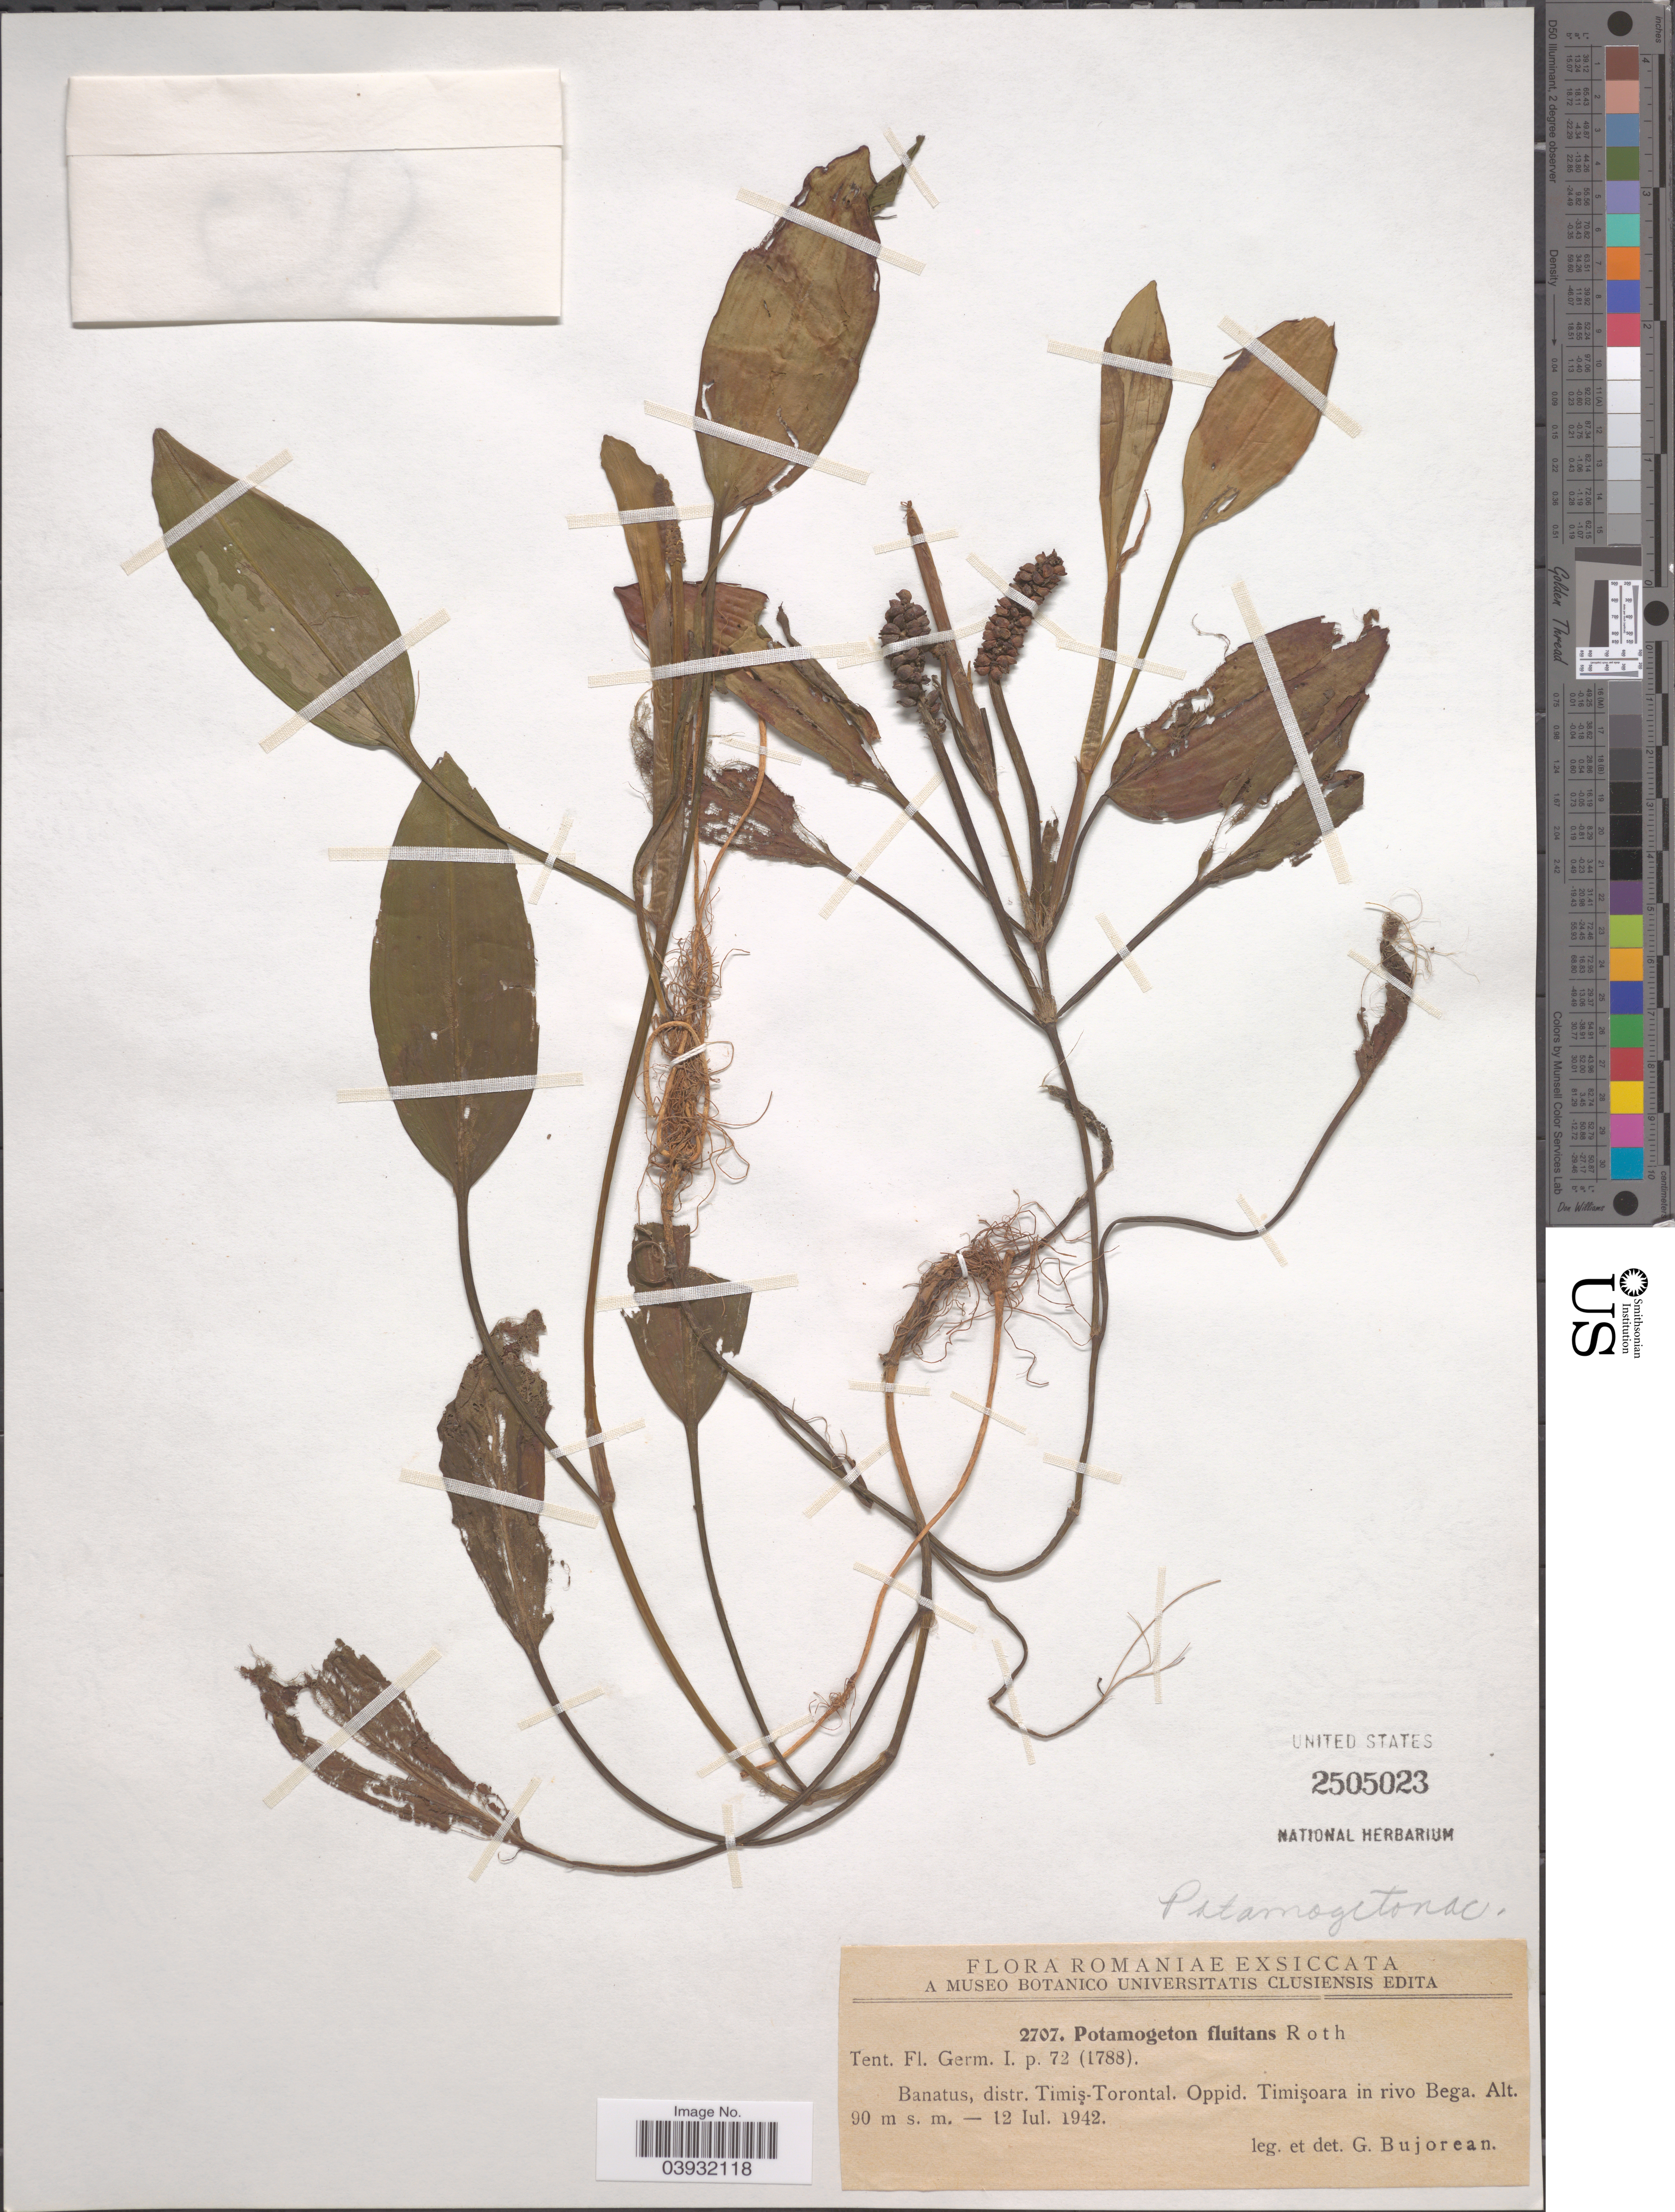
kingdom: Plantae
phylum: Tracheophyta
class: Liliopsida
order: Alismatales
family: Potamogetonaceae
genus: Potamogeton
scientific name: Potamogeton fluitans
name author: Roth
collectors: G. Bujorean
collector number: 2707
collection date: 1942-07-12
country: Romania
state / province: Timis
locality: Banatus, distr. Timiş-Torontal. Oppid. Timişoara in rivo Bega.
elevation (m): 90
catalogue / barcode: US 2505023